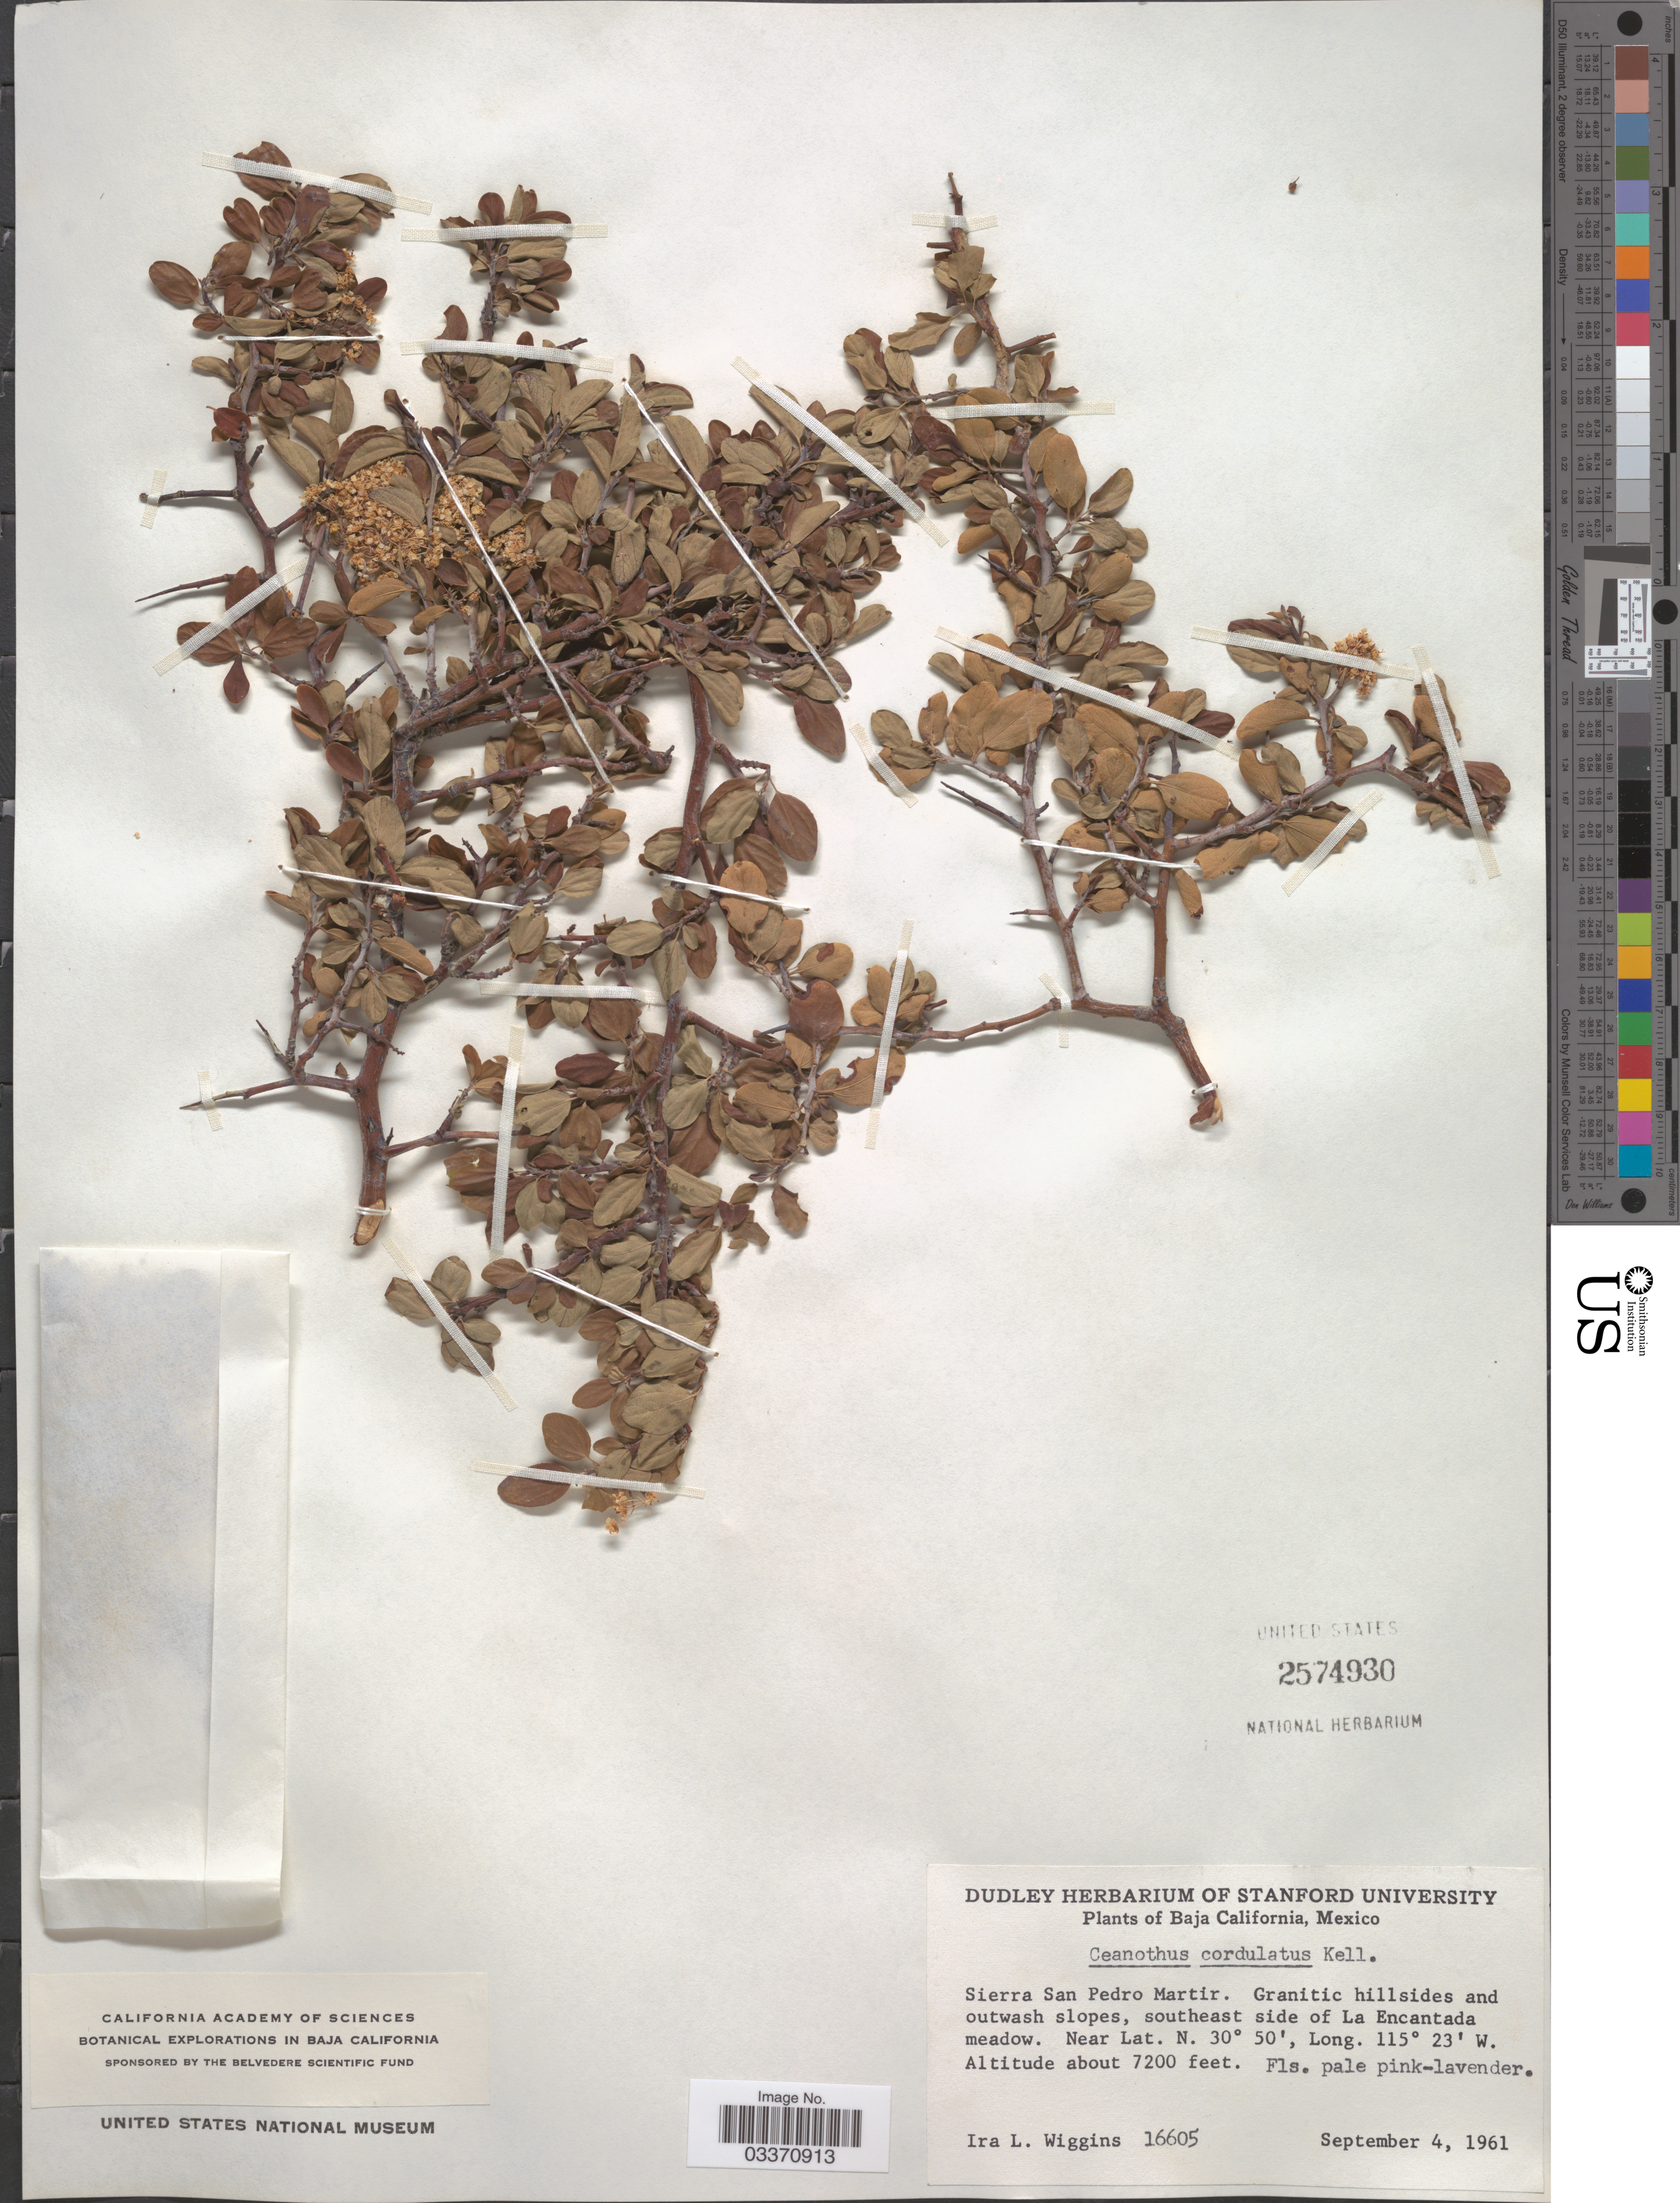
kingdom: Plantae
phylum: Tracheophyta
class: Magnoliopsida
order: Rosales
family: Rhamnaceae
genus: Ceanothus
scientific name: Ceanothus cordulatus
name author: Kellogg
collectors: I. L. Wiggins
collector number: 16605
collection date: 1961-09-04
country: Mexico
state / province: Baja California Norte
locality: Sierra San Pedro Martir. Granitic hillsides and outwash slopes, southeast side of La Encantada meadow.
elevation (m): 2195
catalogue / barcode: US 2574930